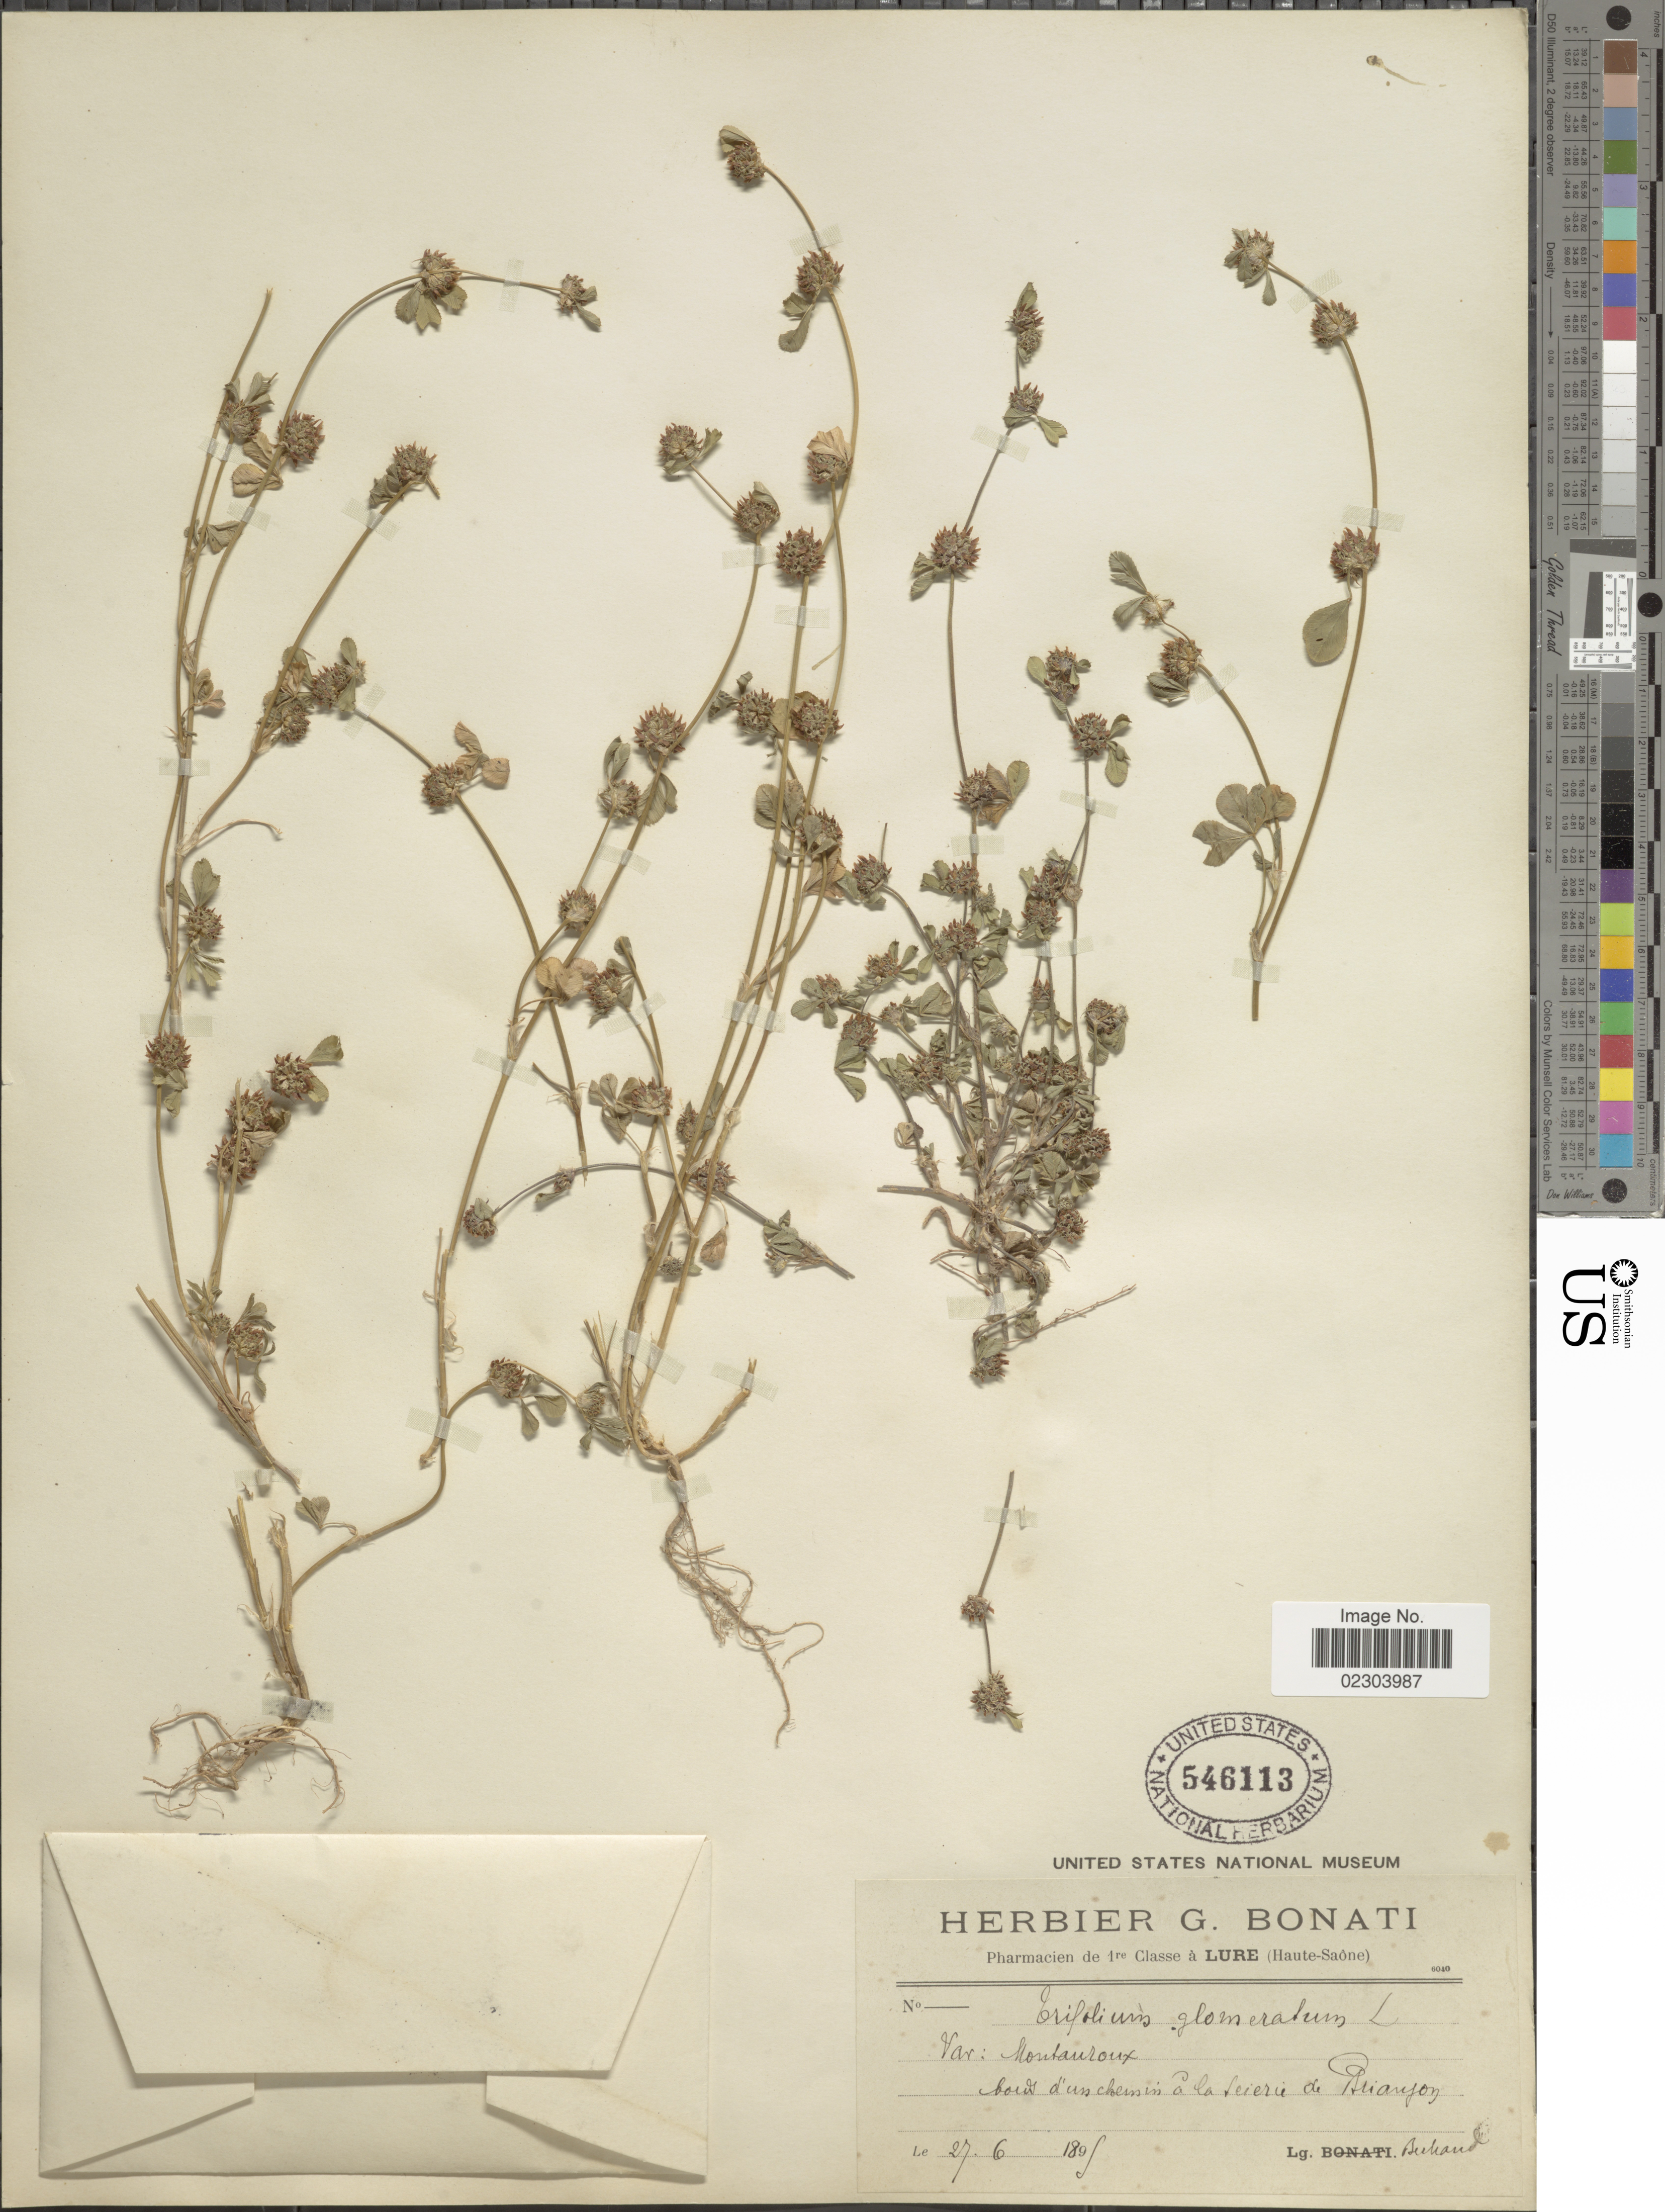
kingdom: Plantae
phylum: Tracheophyta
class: Magnoliopsida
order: Fabales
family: Fabaceae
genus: Trifolium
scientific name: Trifolium glomeratum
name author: L.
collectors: Bechaud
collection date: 1897-06-27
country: France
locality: Var: Montauroux, boids d'un chemnin a la Seierie de Bianzon [interpreted]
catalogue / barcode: US 546113